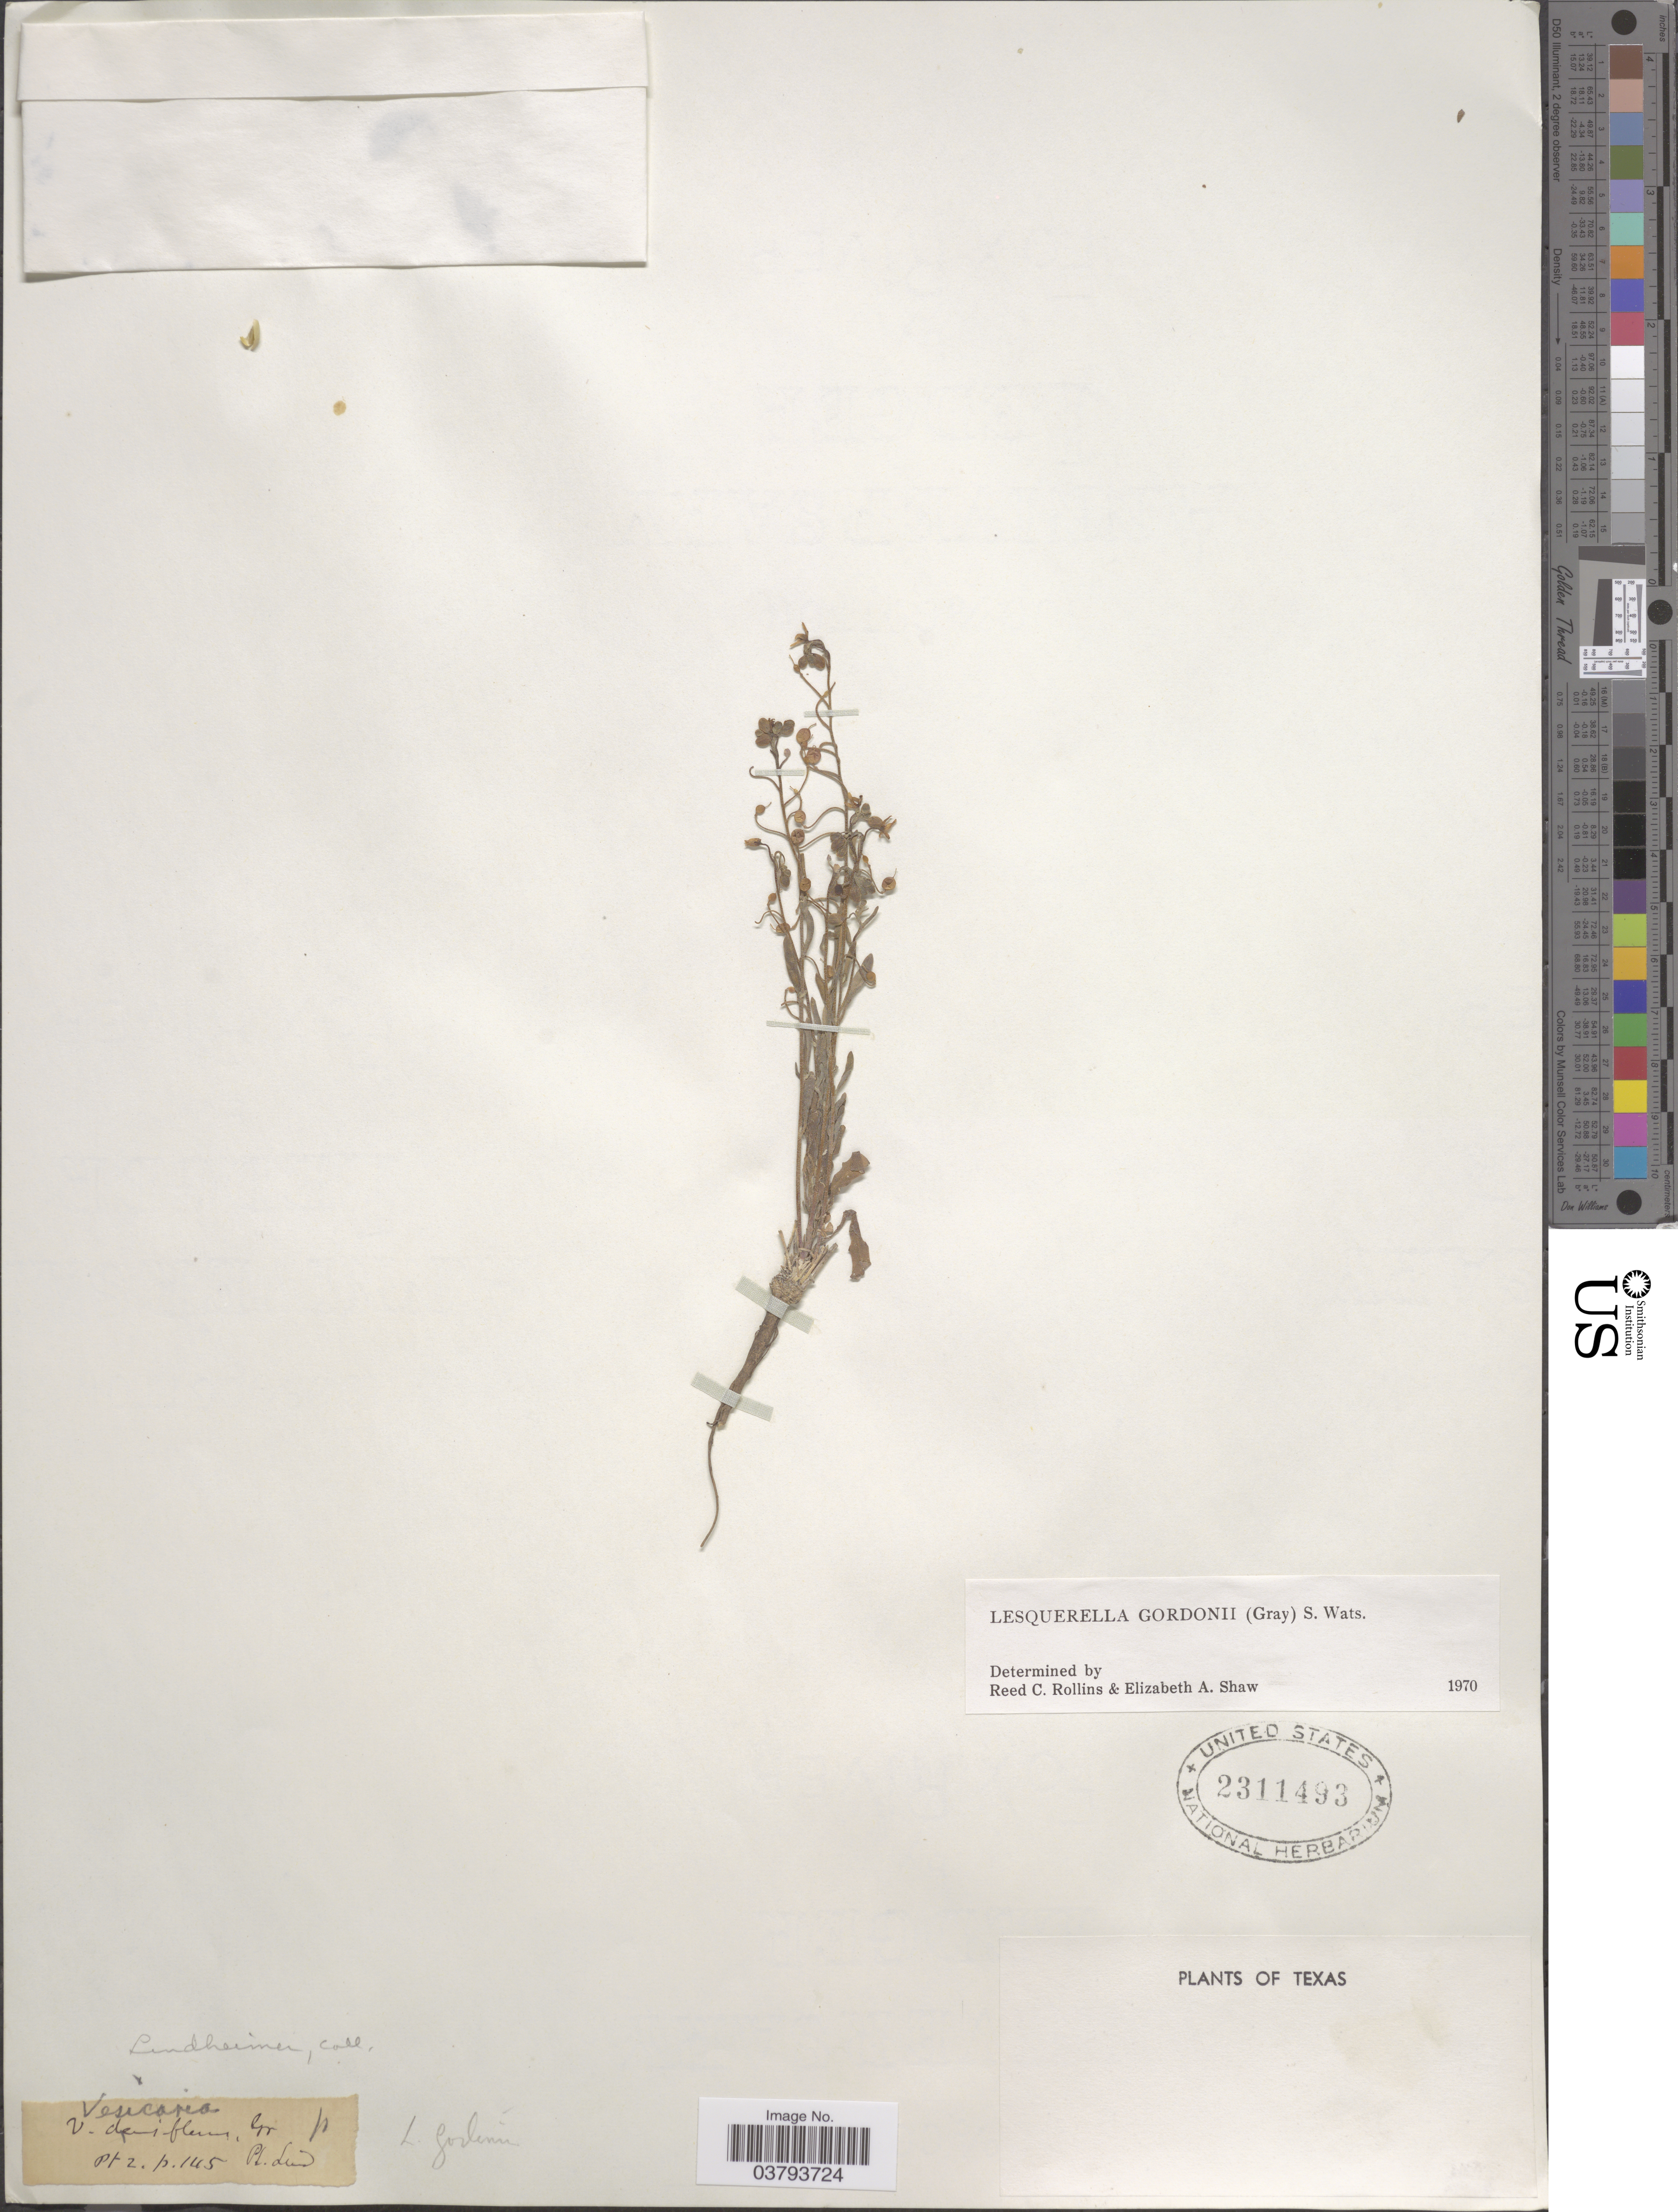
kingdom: Plantae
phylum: Tracheophyta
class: Magnoliopsida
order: Brassicales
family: Brassicaceae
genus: Lesquerella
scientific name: Lesquerella gordonii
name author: (A. Gray) S. Watson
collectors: -. Lindheimer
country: United States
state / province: Texas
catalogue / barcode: US 2311493